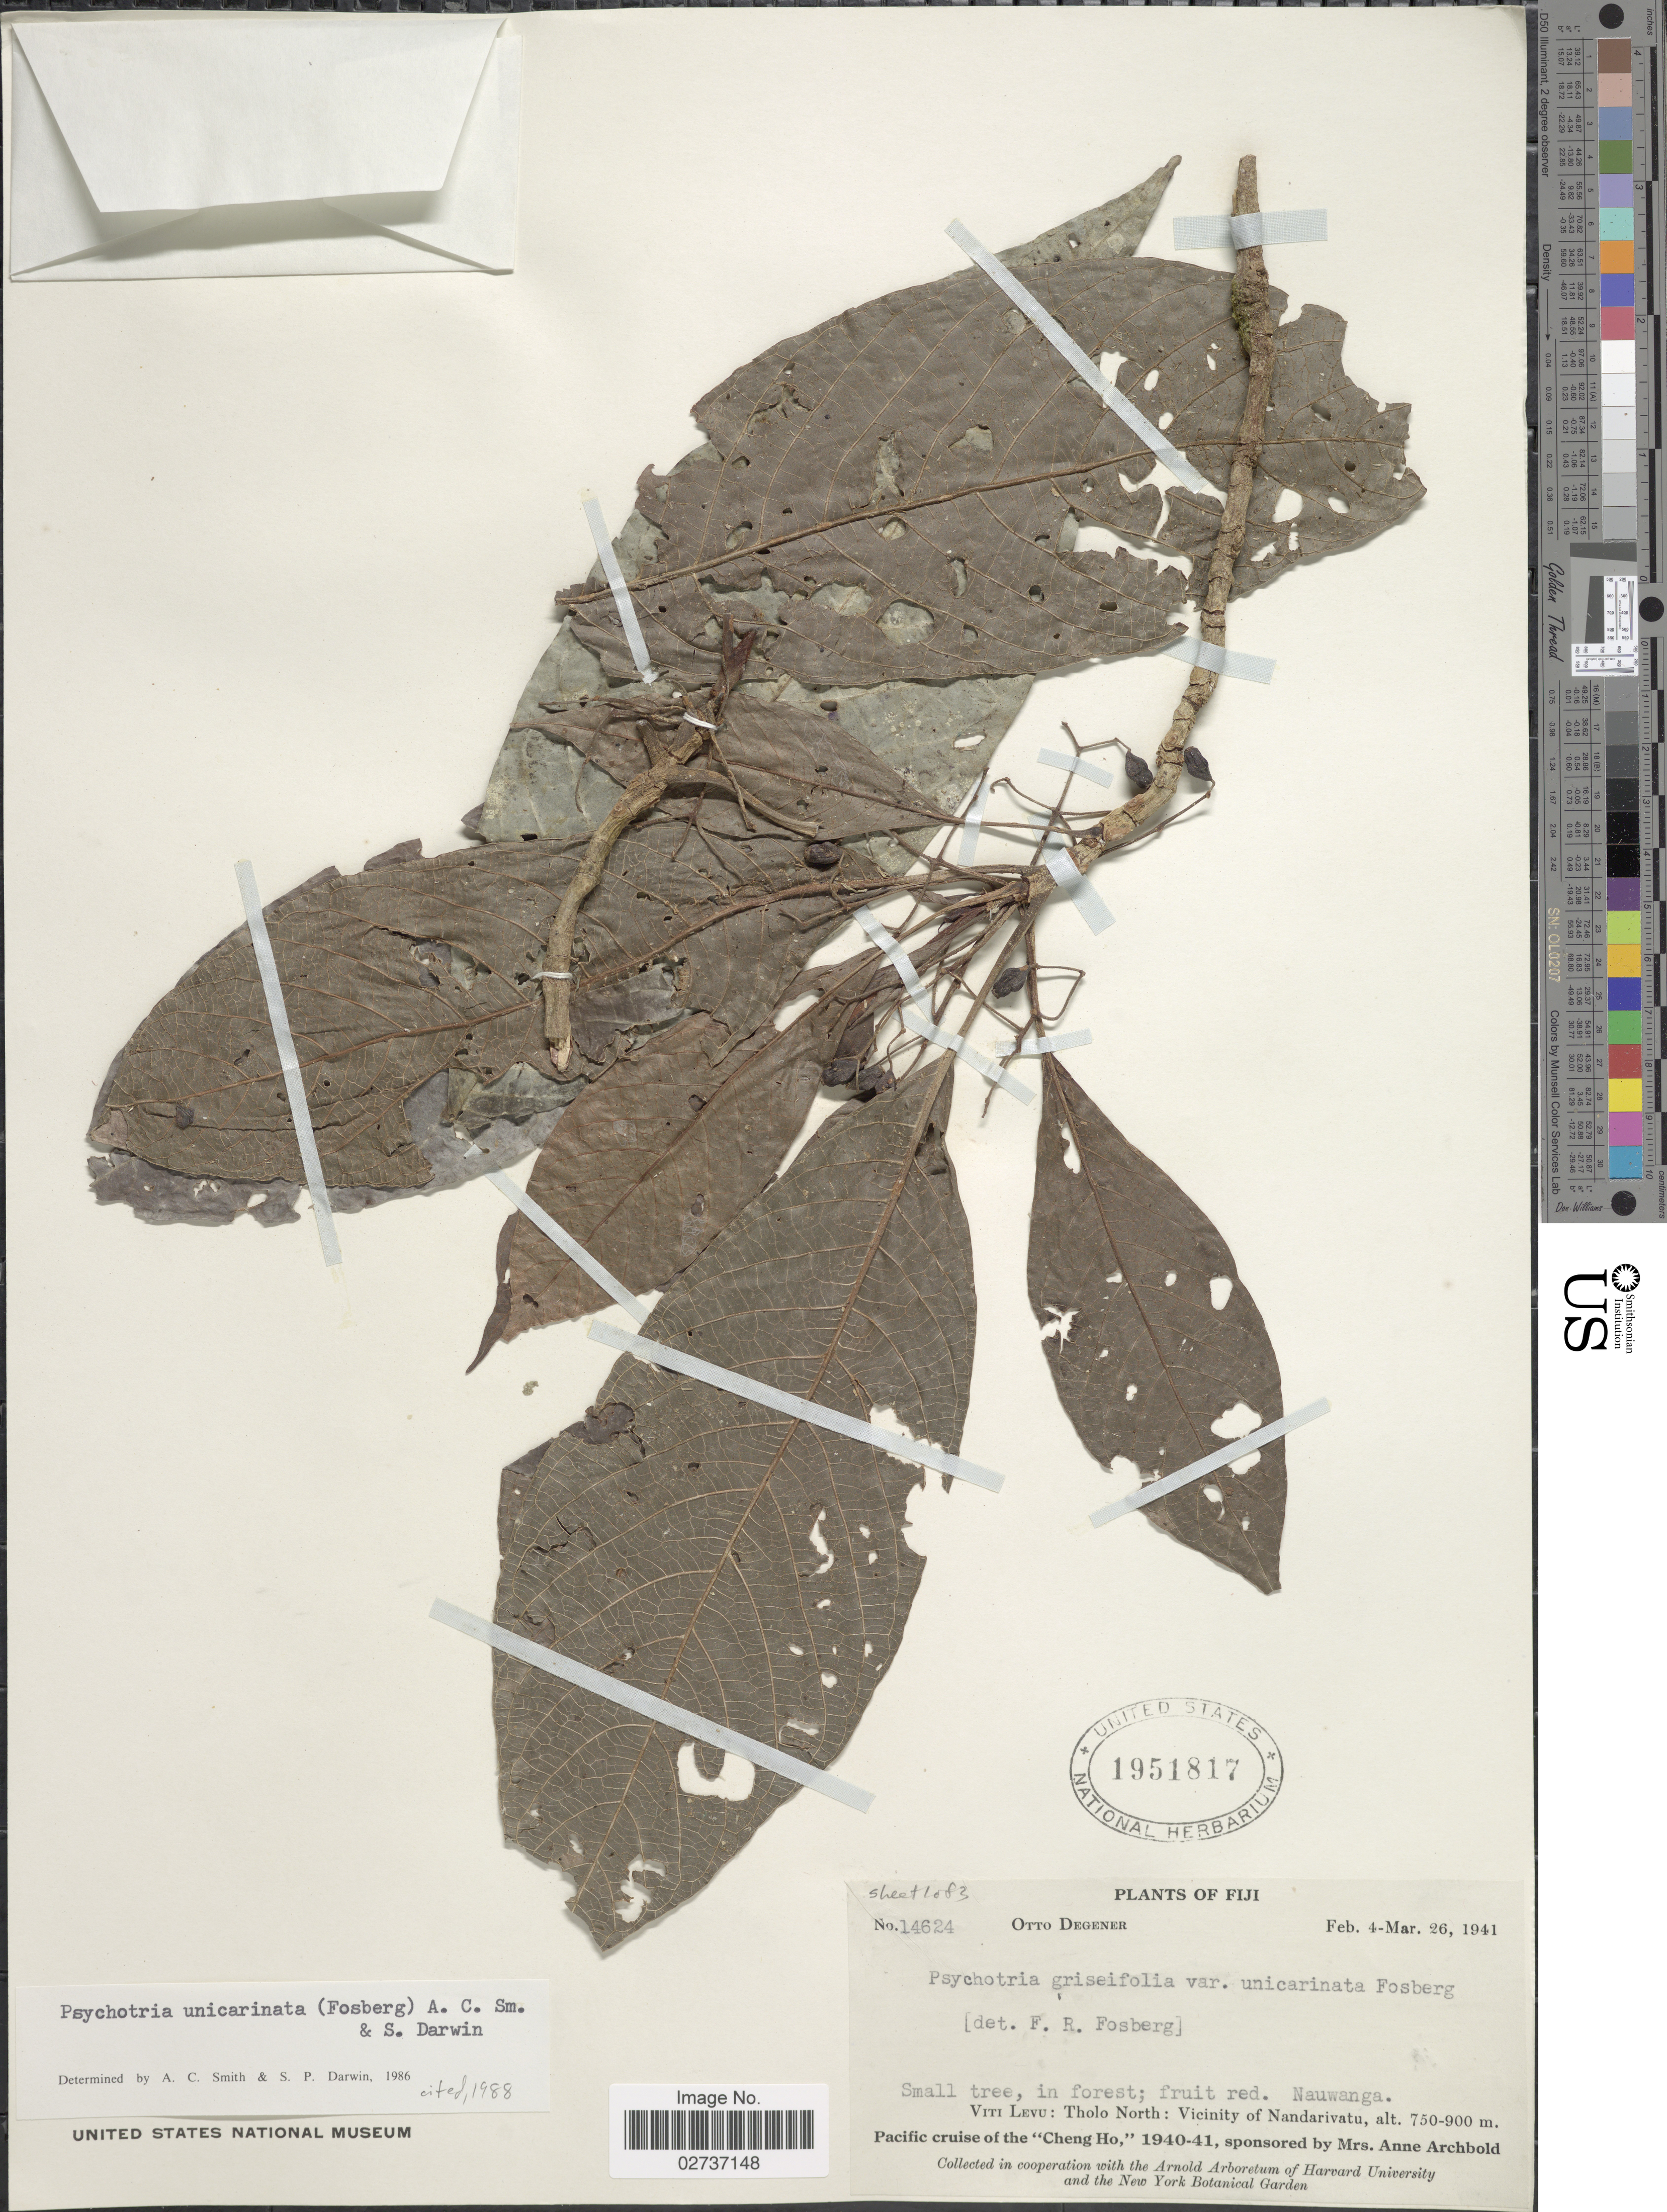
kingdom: Plantae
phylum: Tracheophyta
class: Magnoliopsida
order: Gentianales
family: Rubiaceae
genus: Psychotria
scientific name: Psychotria unicarinata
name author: (Fosberg) A.C. Sm. & S.P. Darwin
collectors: O. Degener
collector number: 14624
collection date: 1941-02-04/1941-03-26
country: Fiji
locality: Viti Levu: Tholo North: Vicinity of Nandarivatu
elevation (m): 750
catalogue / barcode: US 1951817